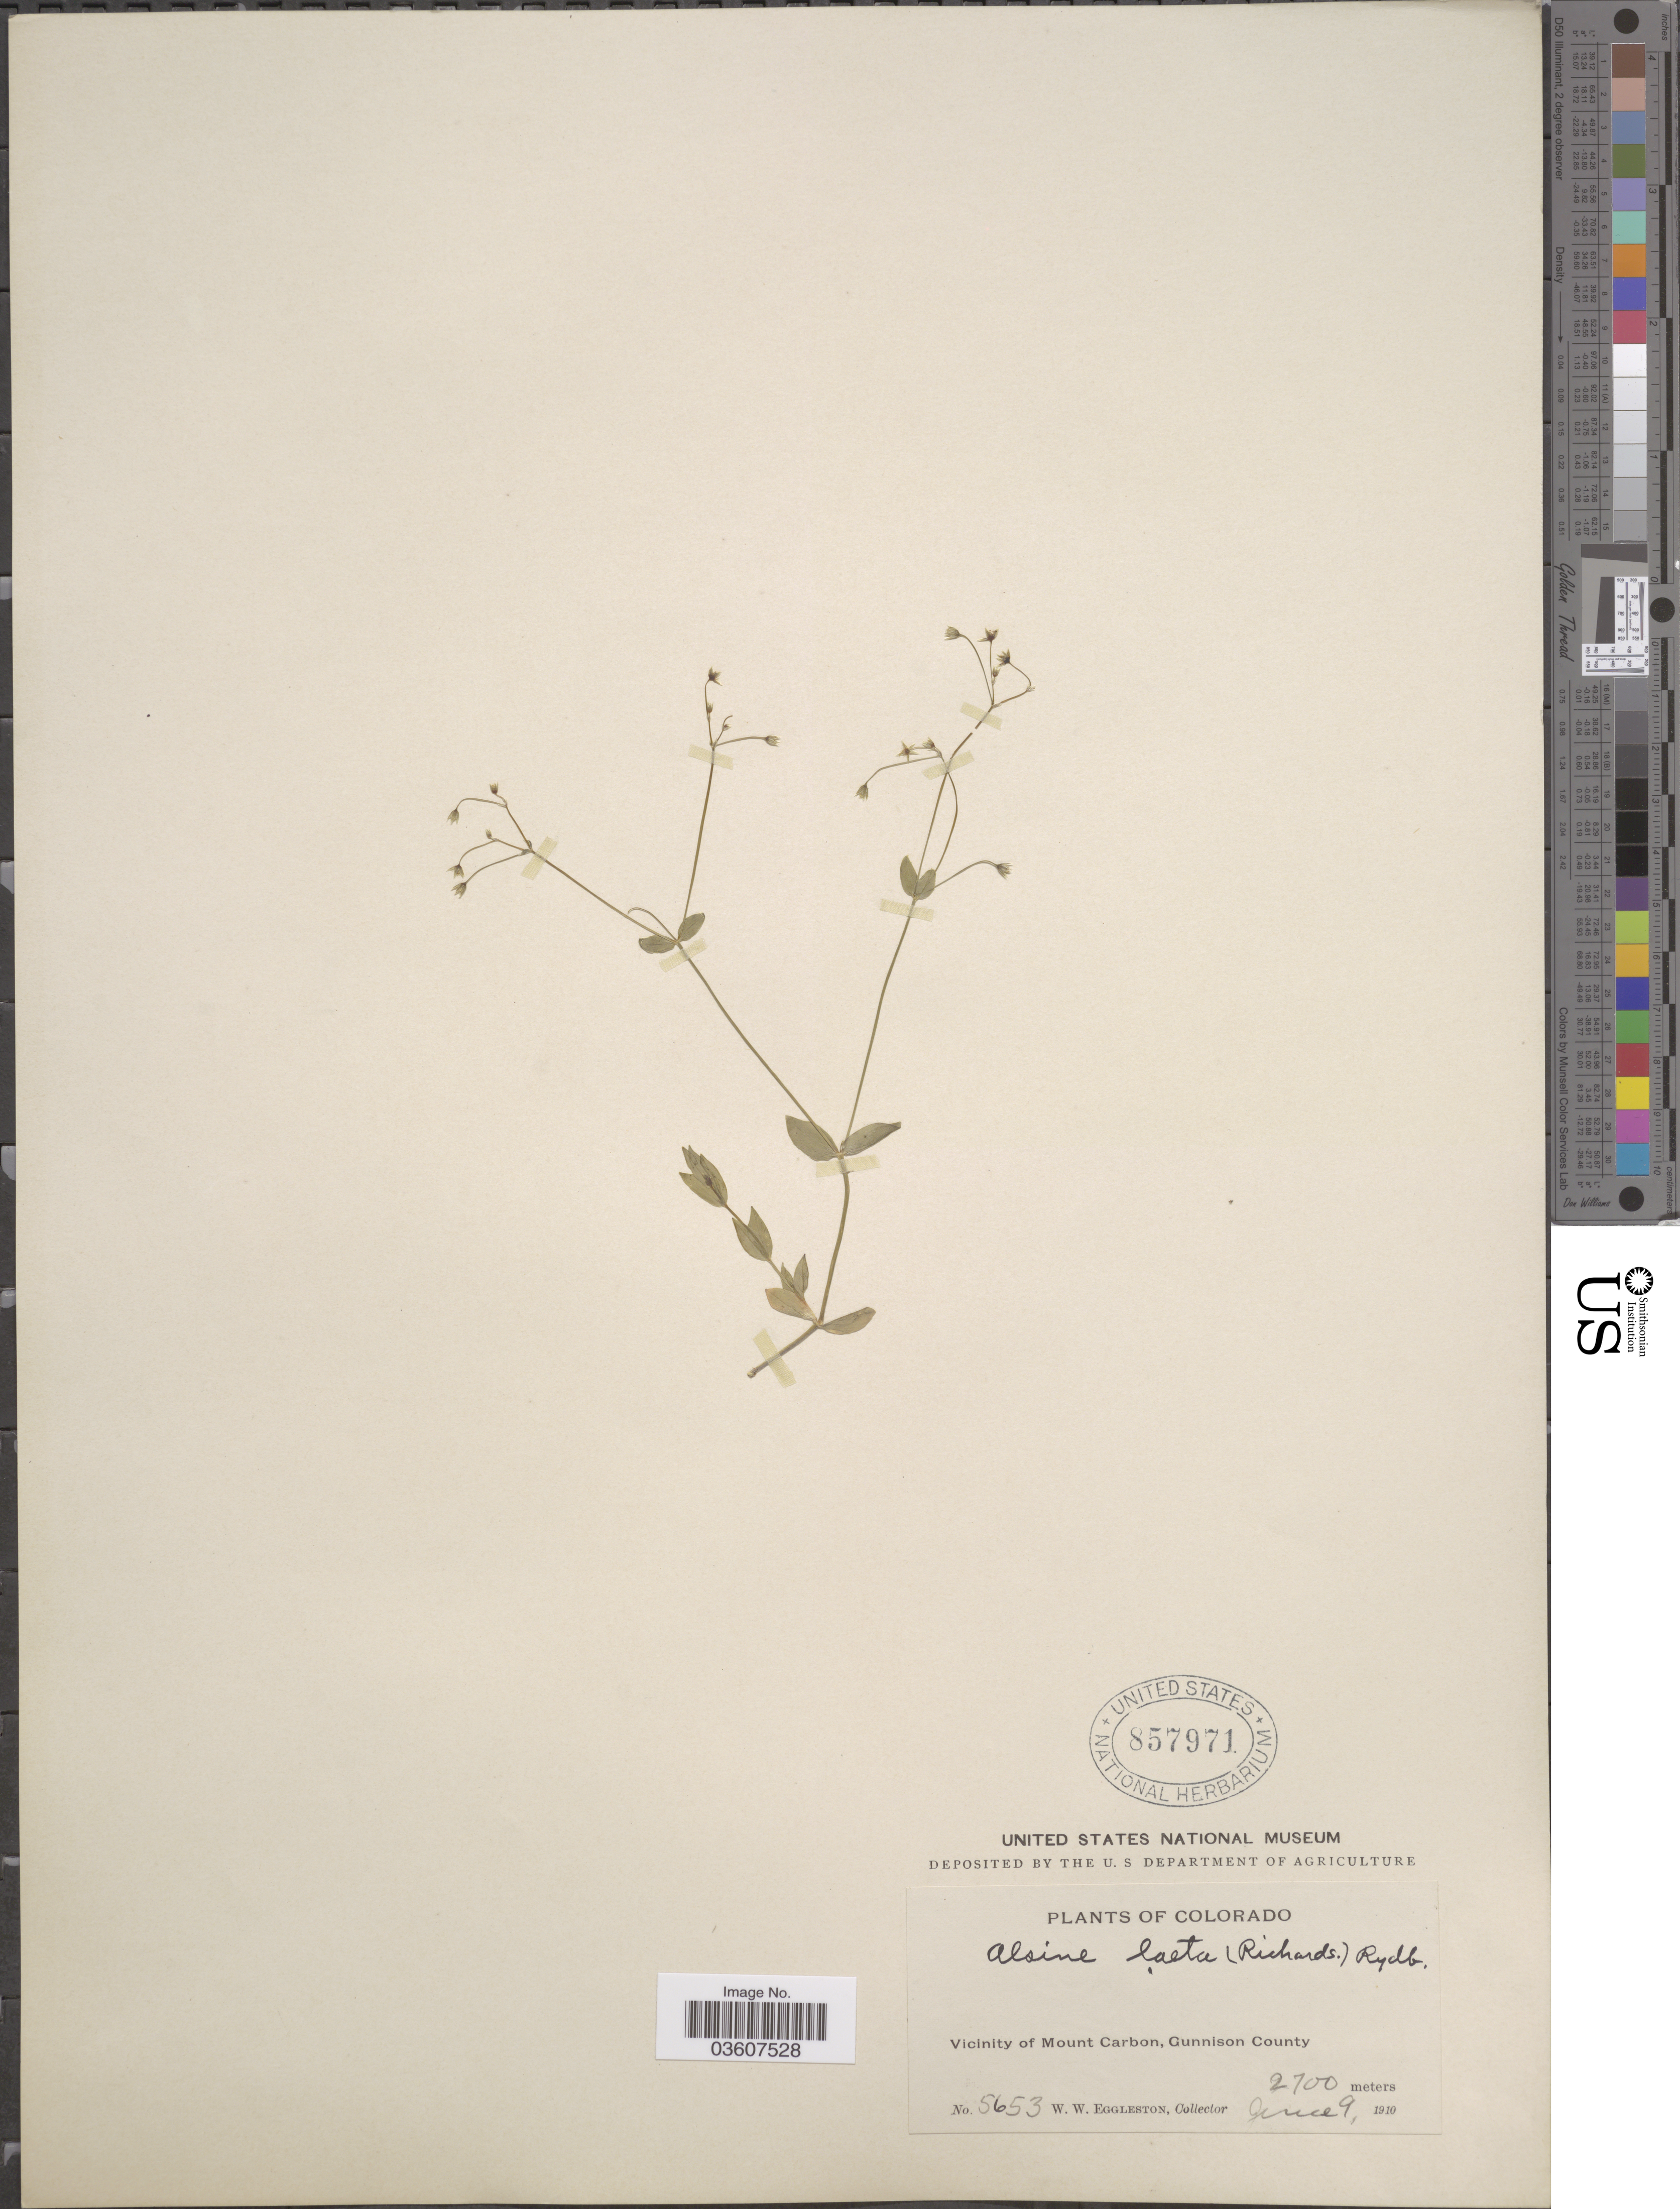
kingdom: Plantae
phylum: Tracheophyta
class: Magnoliopsida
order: Caryophyllales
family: Caryophyllaceae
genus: Stellaria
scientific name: Stellaria umbellata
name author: Turcz.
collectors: W. W. Eggleston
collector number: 5653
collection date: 1910-06-09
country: United States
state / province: Colorado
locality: Vicinity of Mount Carbon, Gunnison County.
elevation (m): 2700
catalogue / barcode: US 857971